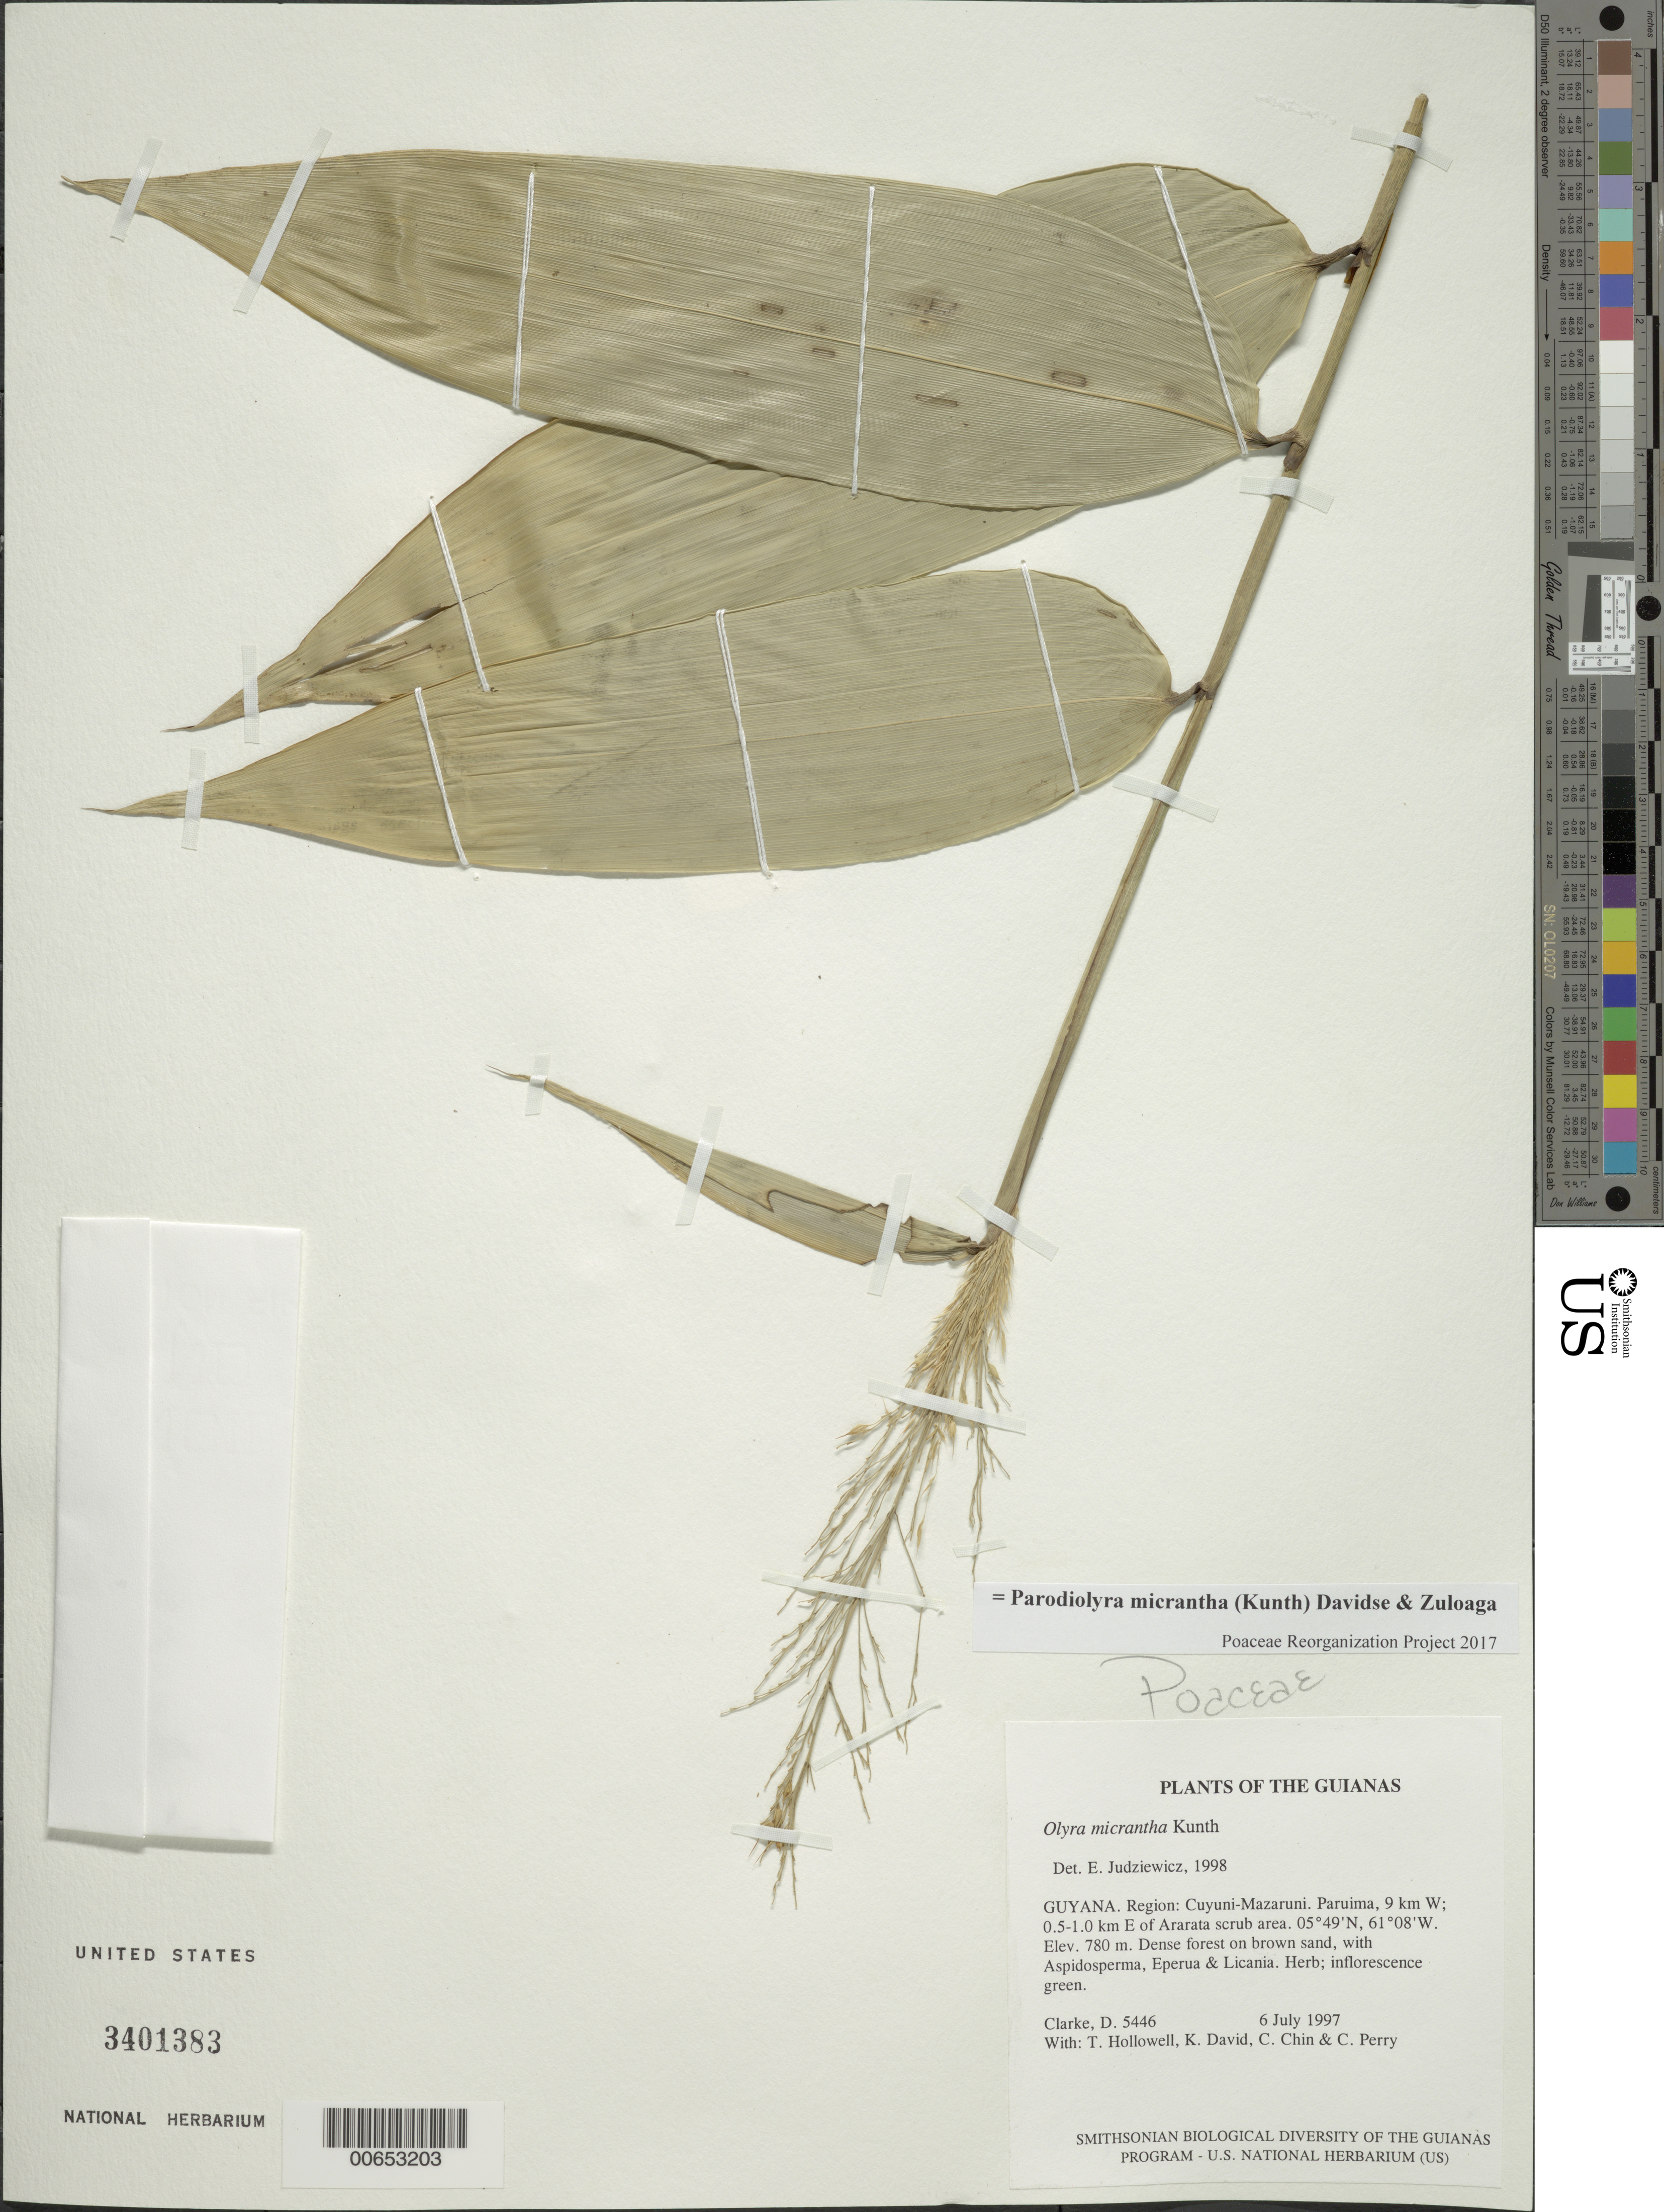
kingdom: Plantae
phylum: Tracheophyta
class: Liliopsida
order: Poales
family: Poaceae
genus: Parodiolyra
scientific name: Parodiolyra micrantha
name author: (Kunth) Davidse & Zuloaga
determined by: Poaceae Reorganization Project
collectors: H. D. Clarke, T. Hollowell, K. David, C. Chin & C. Perry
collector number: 5446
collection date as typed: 6 July 1997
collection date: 1997-07-06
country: Guyana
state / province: Cuyuni-Mazaruni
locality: Paruima, 9 km W; 0.5-1.0 km E of Ararata scrub area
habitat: Dense forest on brown sand, with Aspidosperma, Eperua & Licania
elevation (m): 780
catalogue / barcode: US 3401383